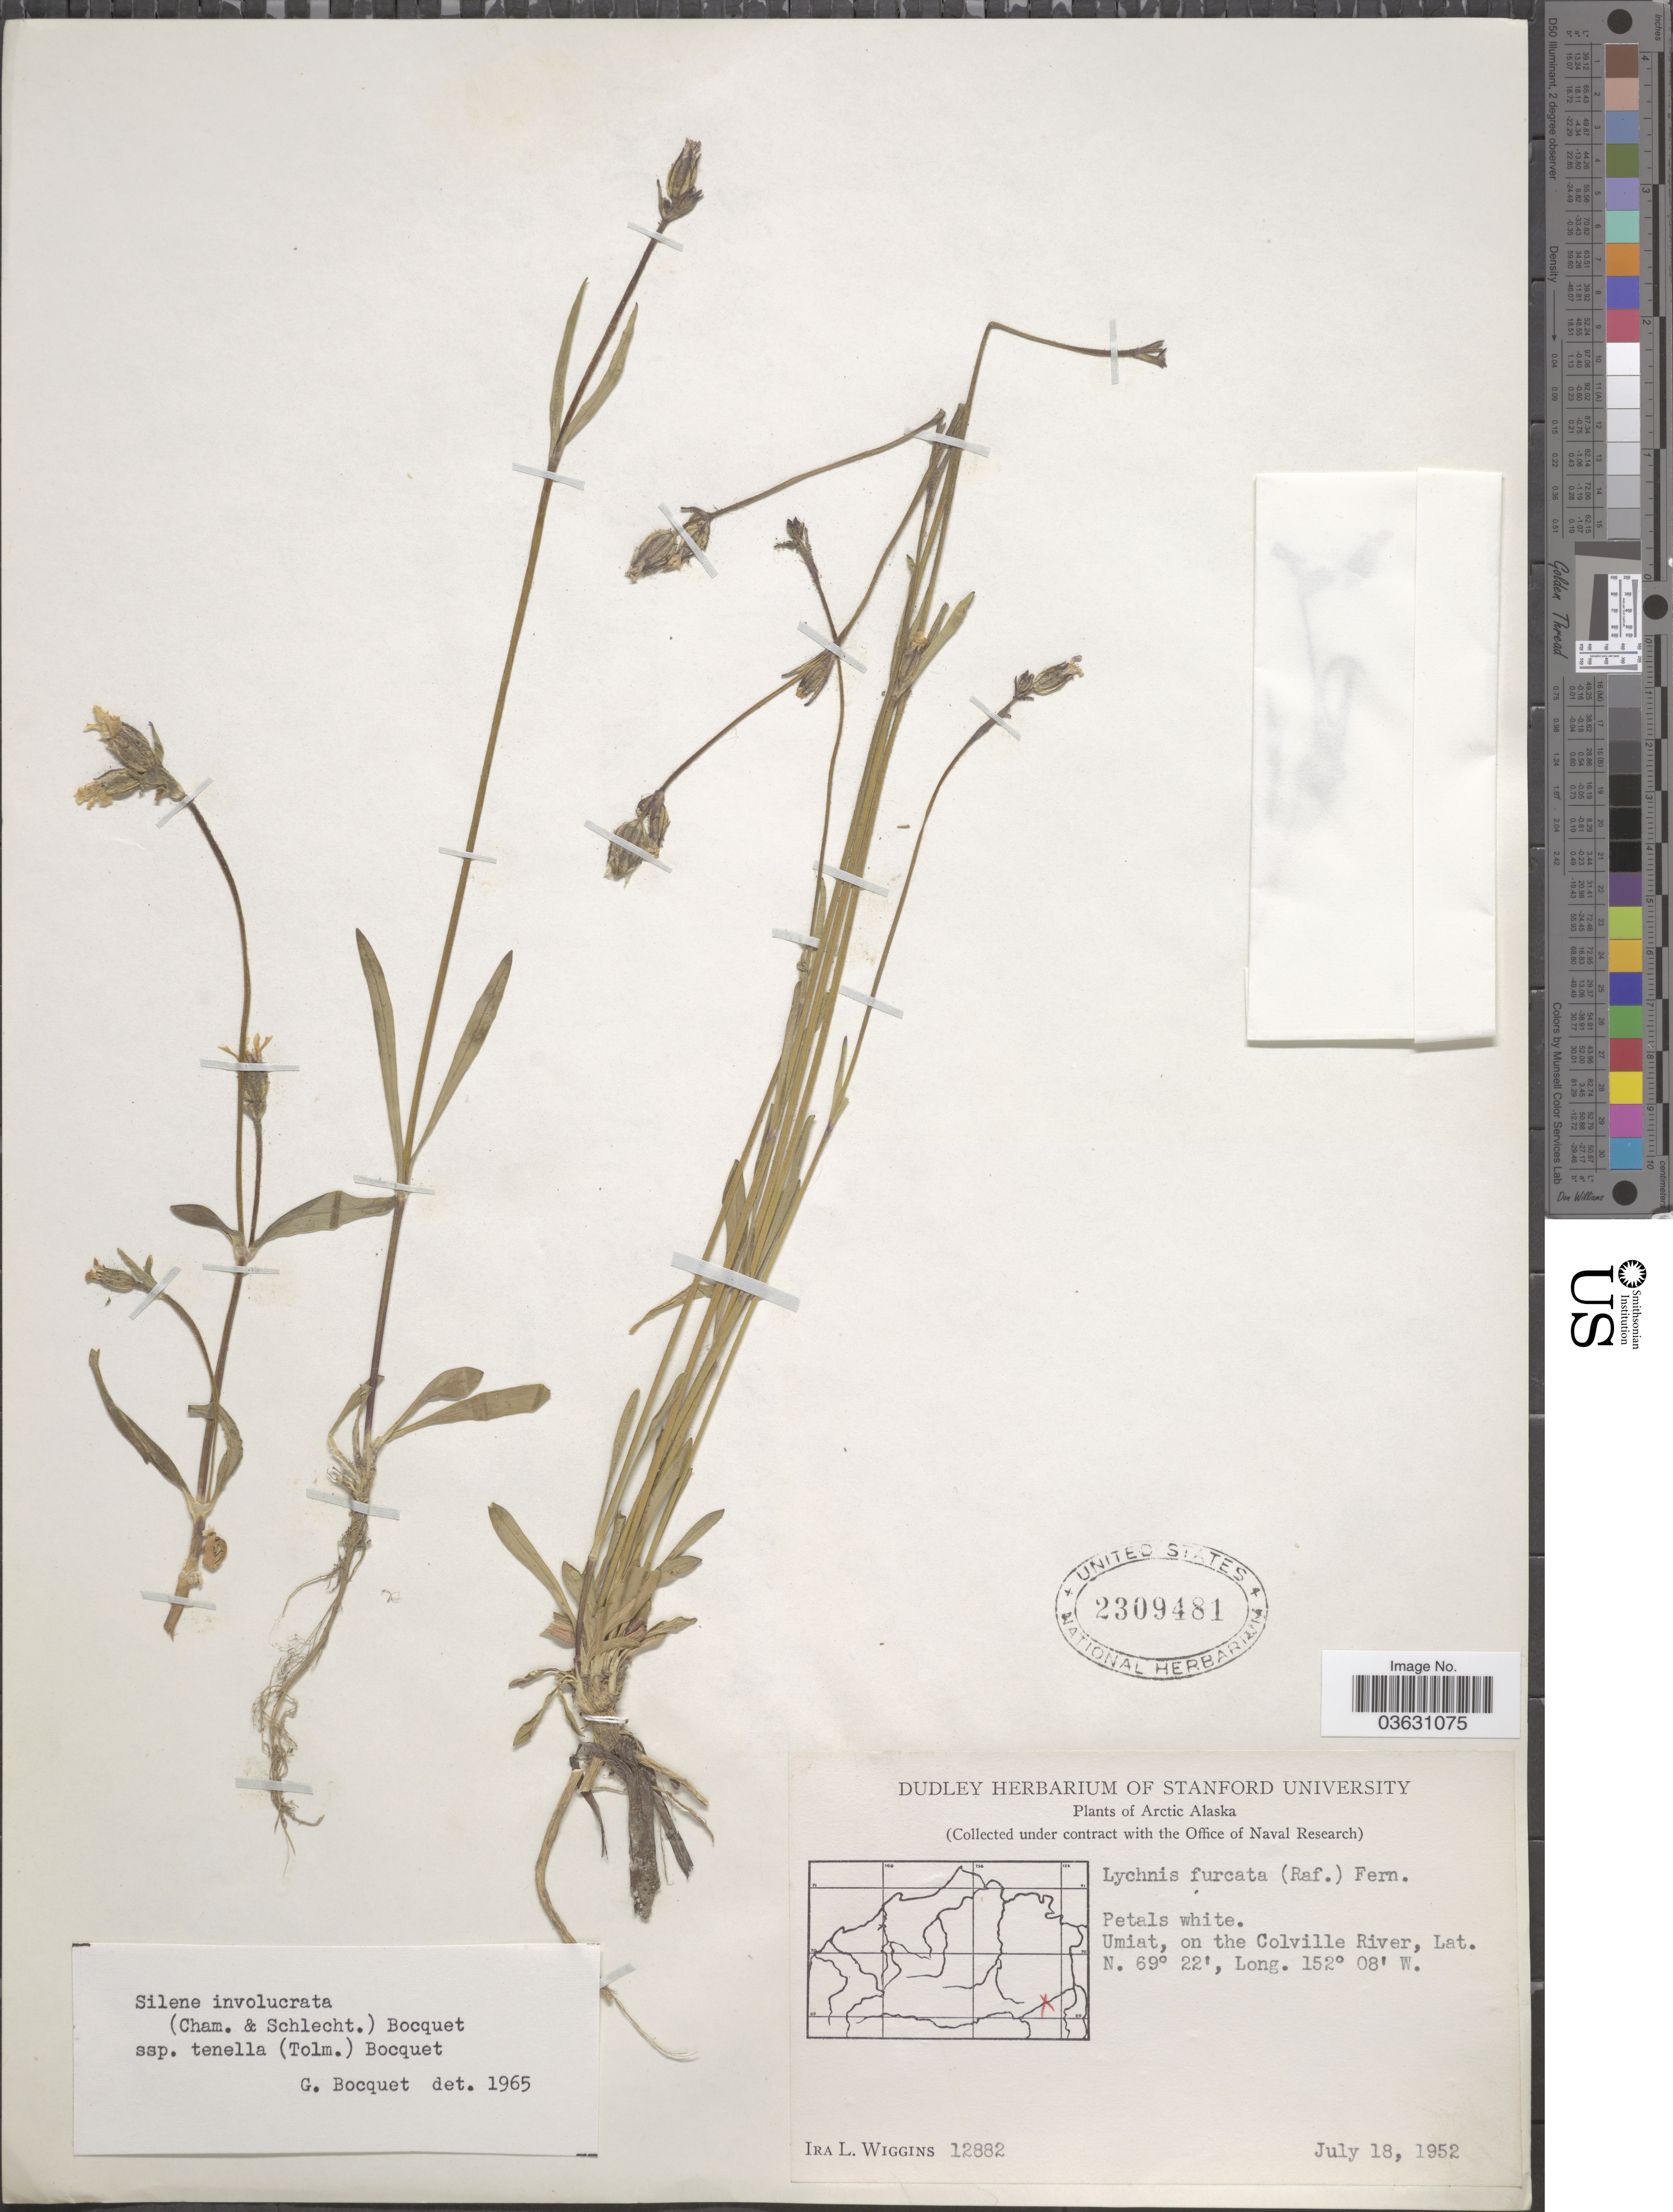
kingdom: Plantae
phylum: Tracheophyta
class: Magnoliopsida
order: Caryophyllales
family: Caryophyllaceae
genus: Silene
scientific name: Silene involucrata subsp. tenella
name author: (Tolm.) Bocquet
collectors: I. L. Wiggins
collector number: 12882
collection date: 1952-07-18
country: United States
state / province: Alaska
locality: Arctic Alaska. Umiat, on the Colville River.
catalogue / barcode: US 2309481